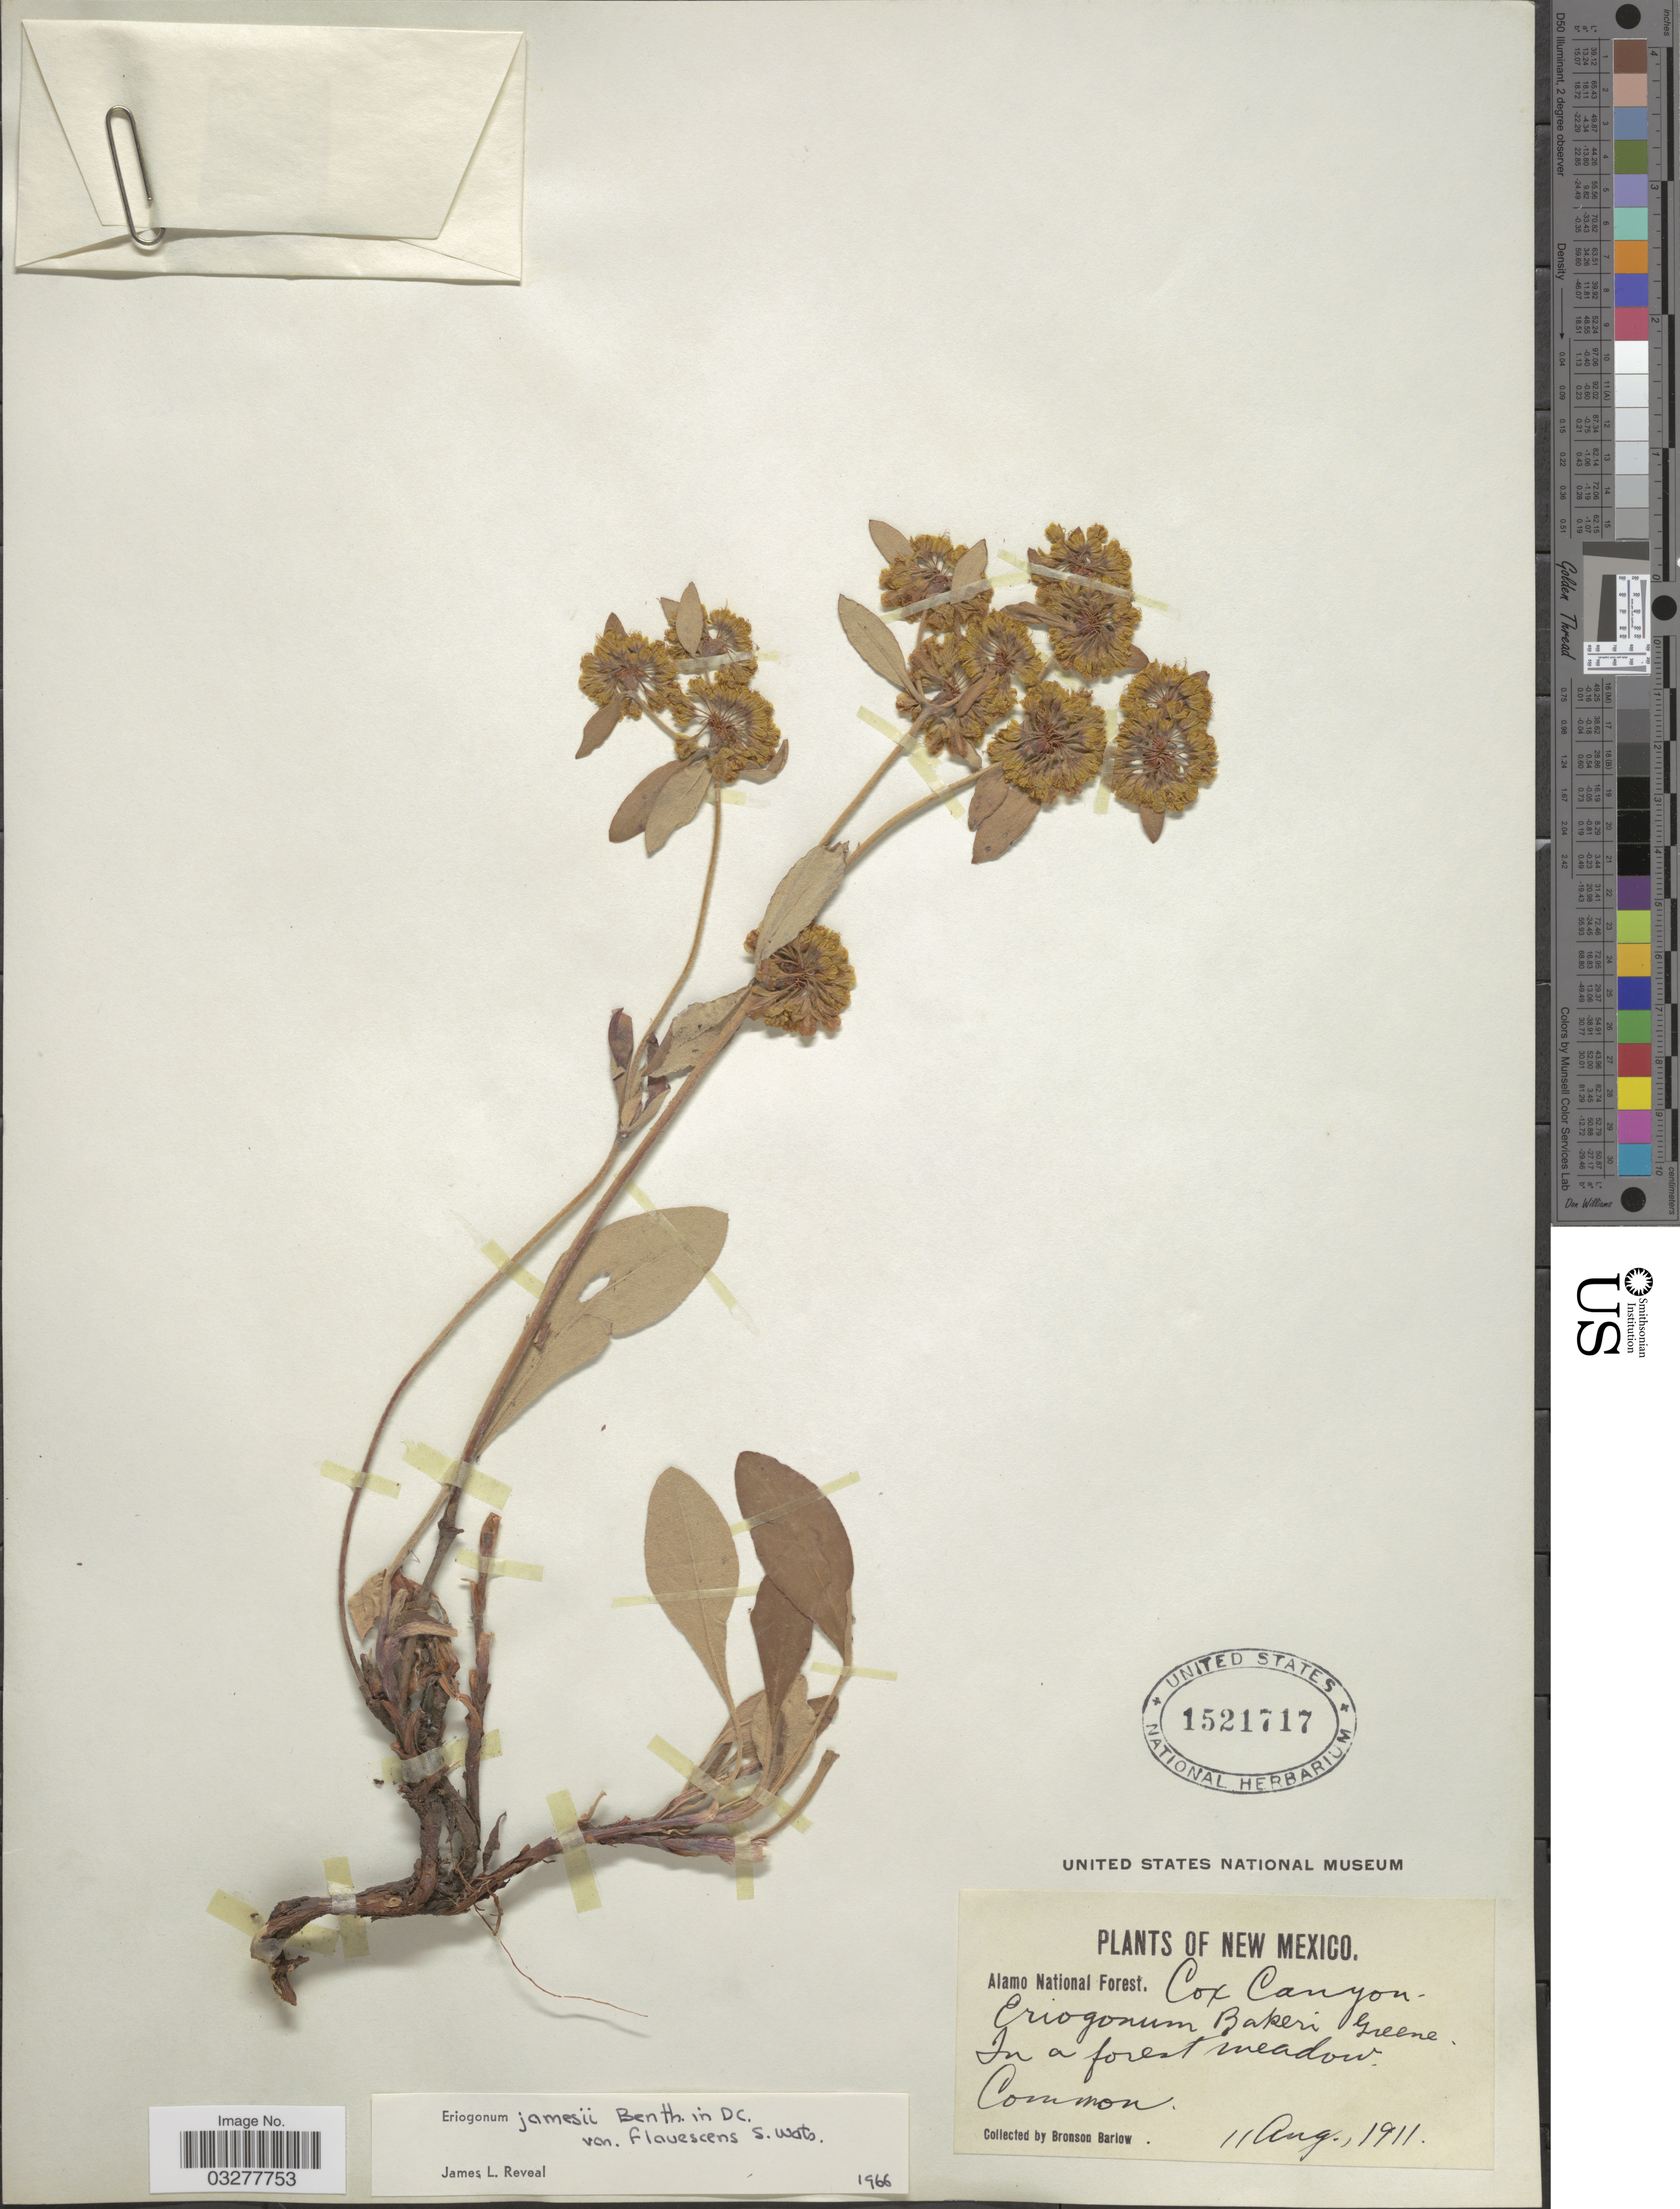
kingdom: Plantae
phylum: Tracheophyta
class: Magnoliopsida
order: Caryophyllales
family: Polygonaceae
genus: Eriogonum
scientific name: Eriogonum jamesii var. flavescens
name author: S. Watson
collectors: Barlow, B.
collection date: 1911-08-11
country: United States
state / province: New Mexico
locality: Alamo National Forest. Cox Canyon.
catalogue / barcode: US 1521717